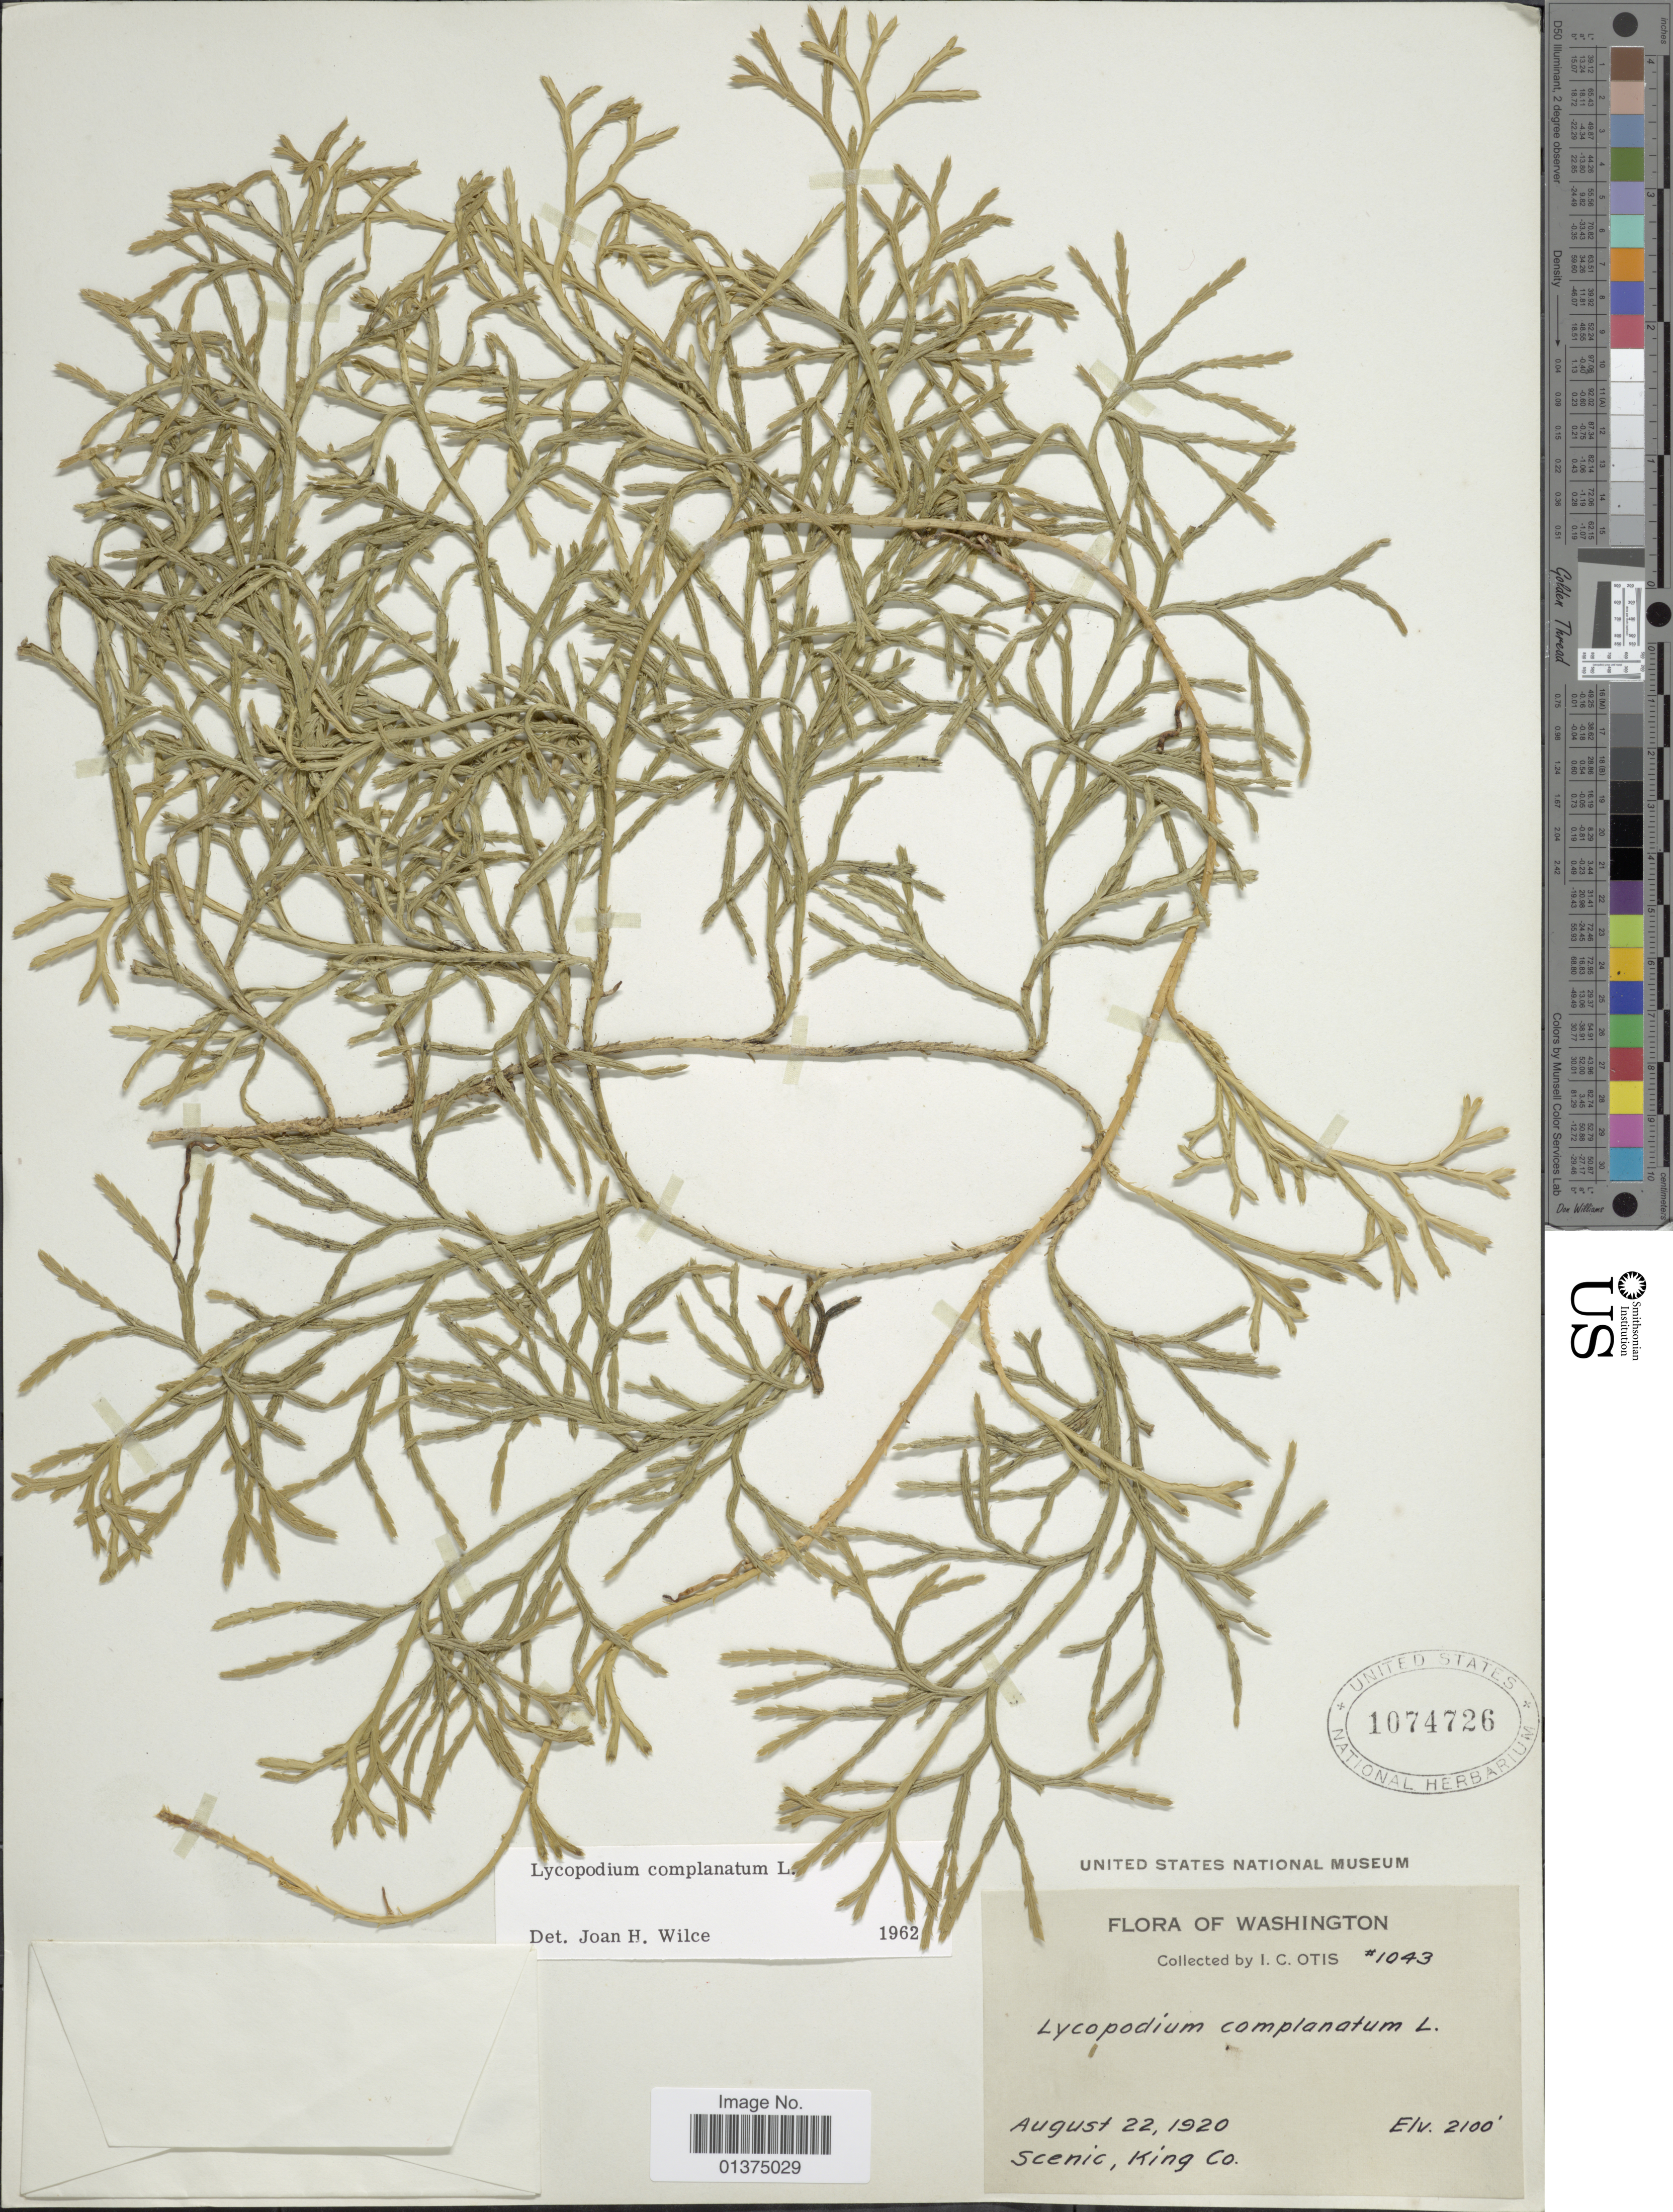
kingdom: Plantae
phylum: Tracheophyta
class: Lycopodiopsida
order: Lycopodiales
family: Lycopodiaceae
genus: Diphasiastrum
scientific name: Diphasiastrum complanatum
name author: (L.) Holub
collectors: I. C. Otis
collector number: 1043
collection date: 1920-08-22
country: United States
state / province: Washington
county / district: King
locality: Scenic, King Co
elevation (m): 640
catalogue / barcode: US 1074726